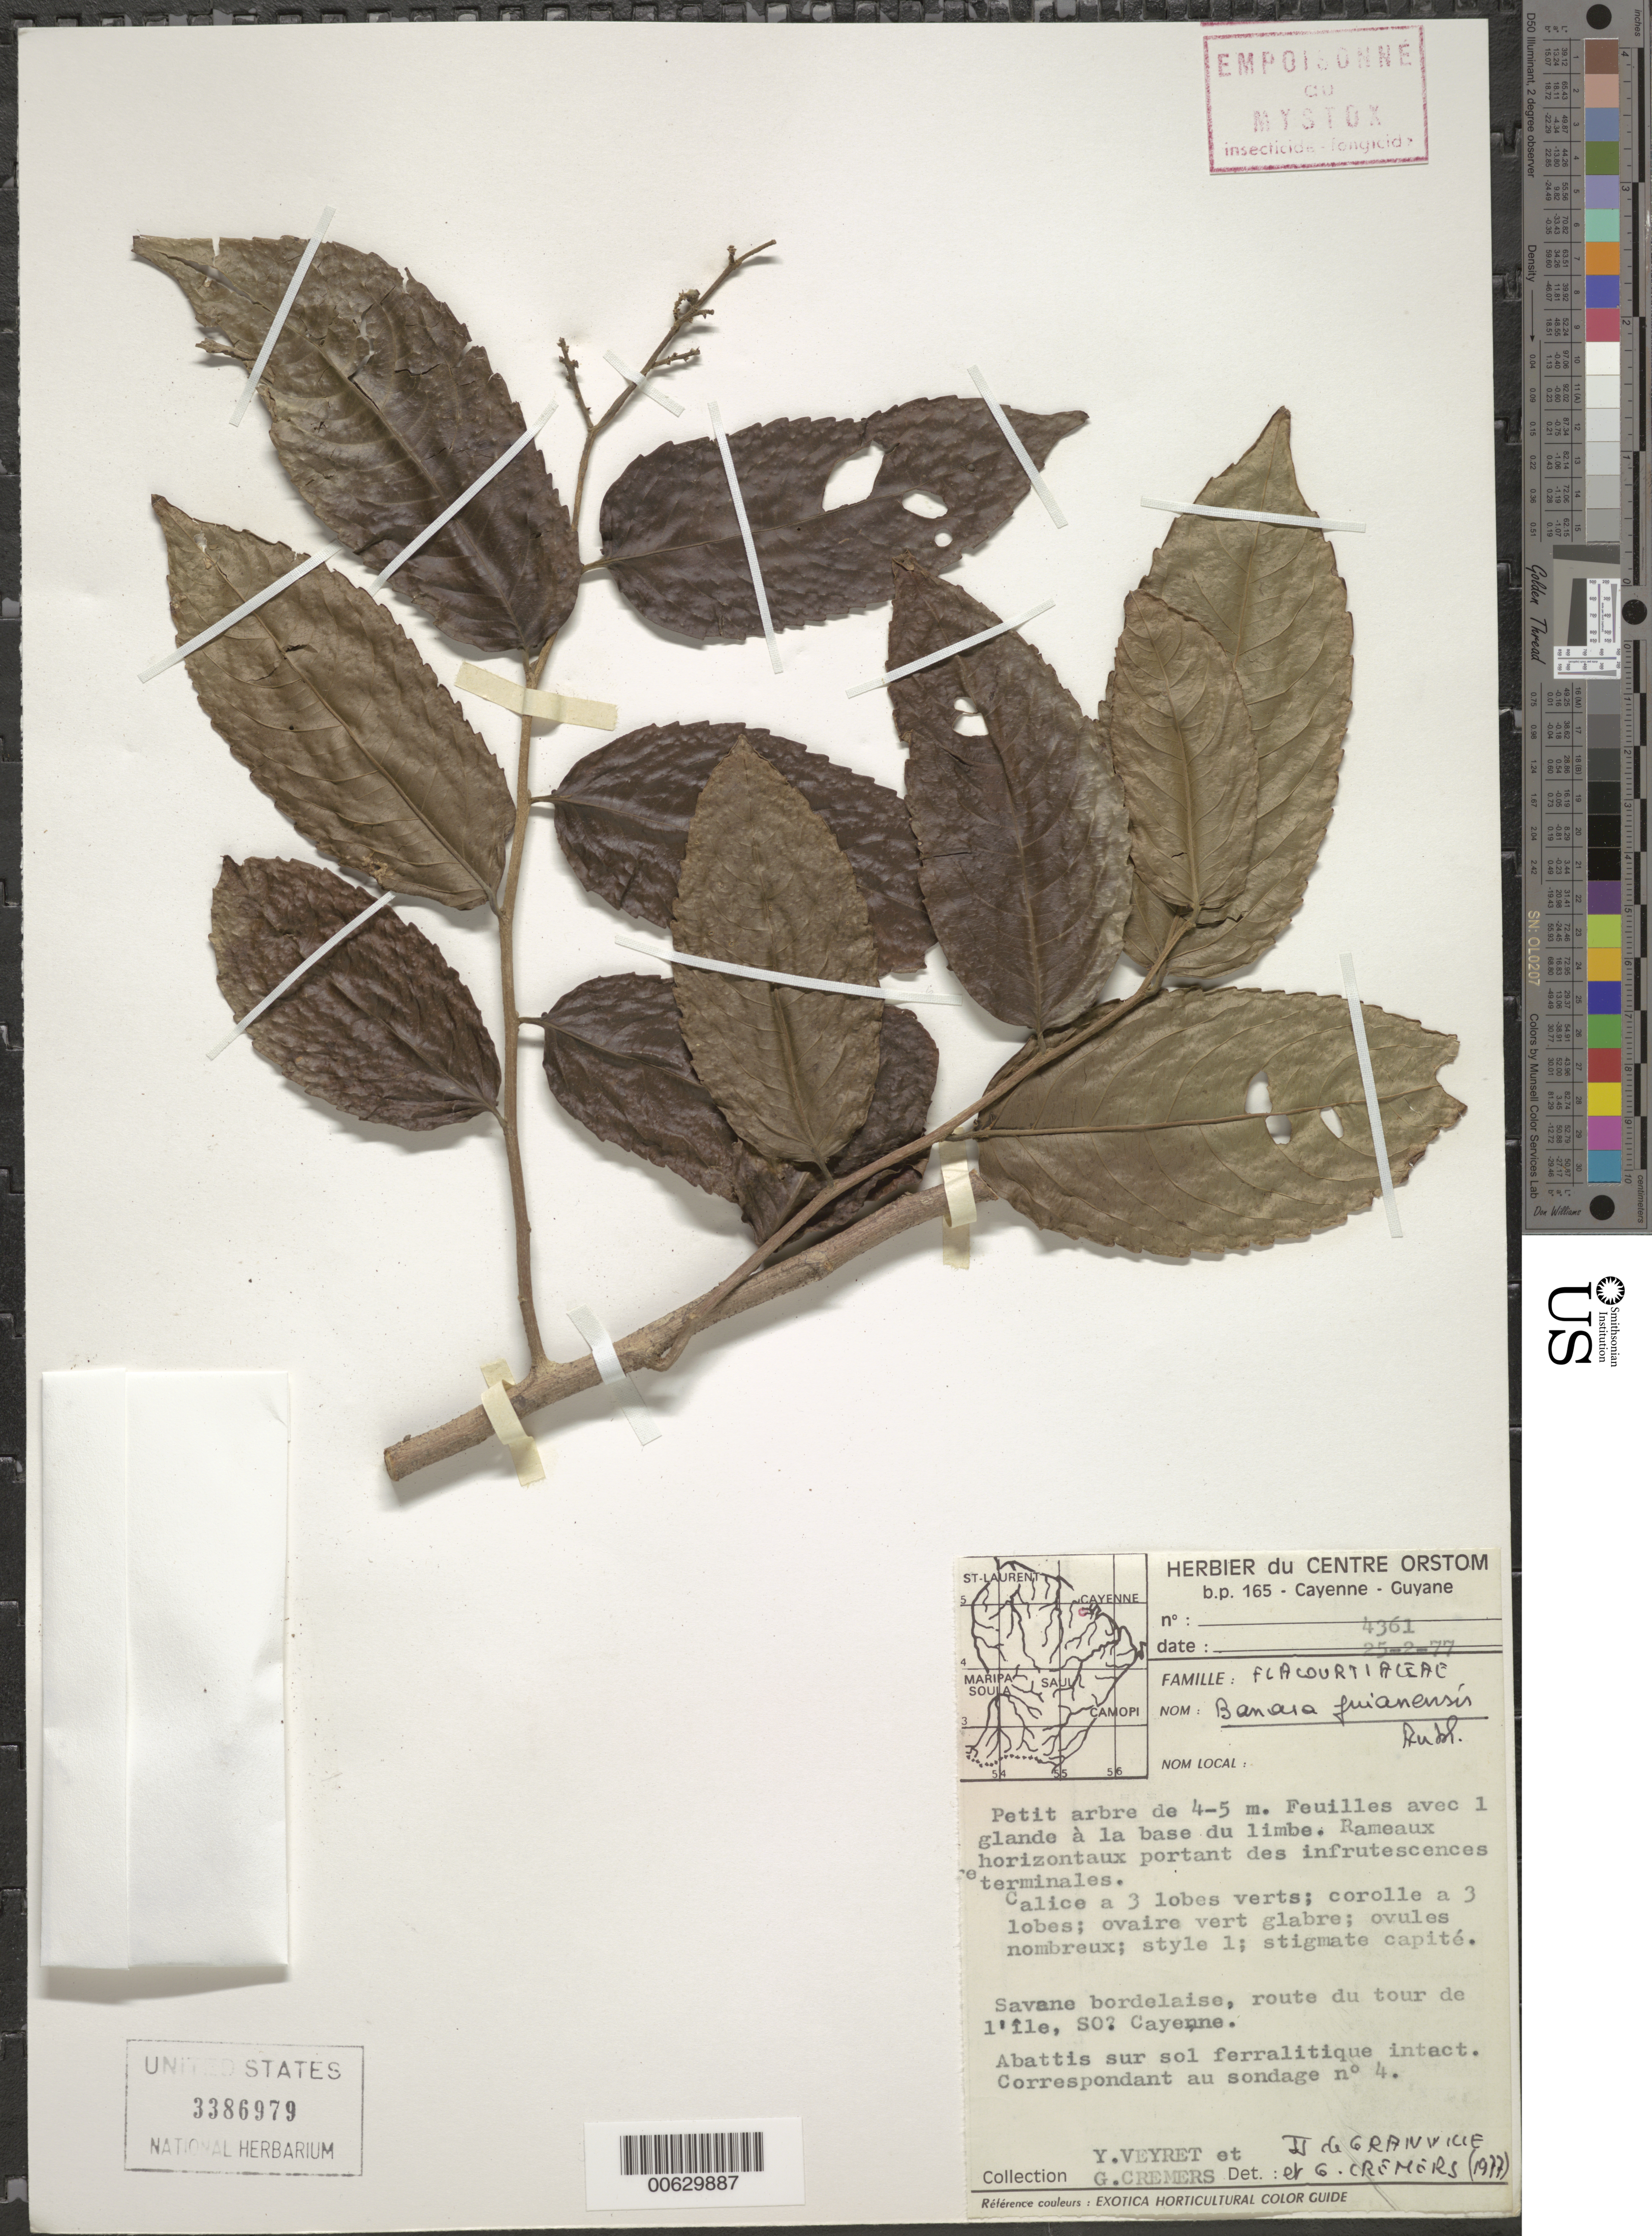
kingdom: Plantae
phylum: Tracheophyta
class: Magnoliopsida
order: Malpighiales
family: Salicaceae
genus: Banara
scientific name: Banara guianensis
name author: Aubl.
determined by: Granville, J. J.; Cremers, G.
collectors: Y. Veyret & G. Cremers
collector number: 4361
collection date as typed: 25-Feb-77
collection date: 1977-02-25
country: French Guiana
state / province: Cayenne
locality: Cayenne, route du tour de l'Ile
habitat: Savane bordelaise, route du tour de l'ile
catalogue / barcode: US 3386979